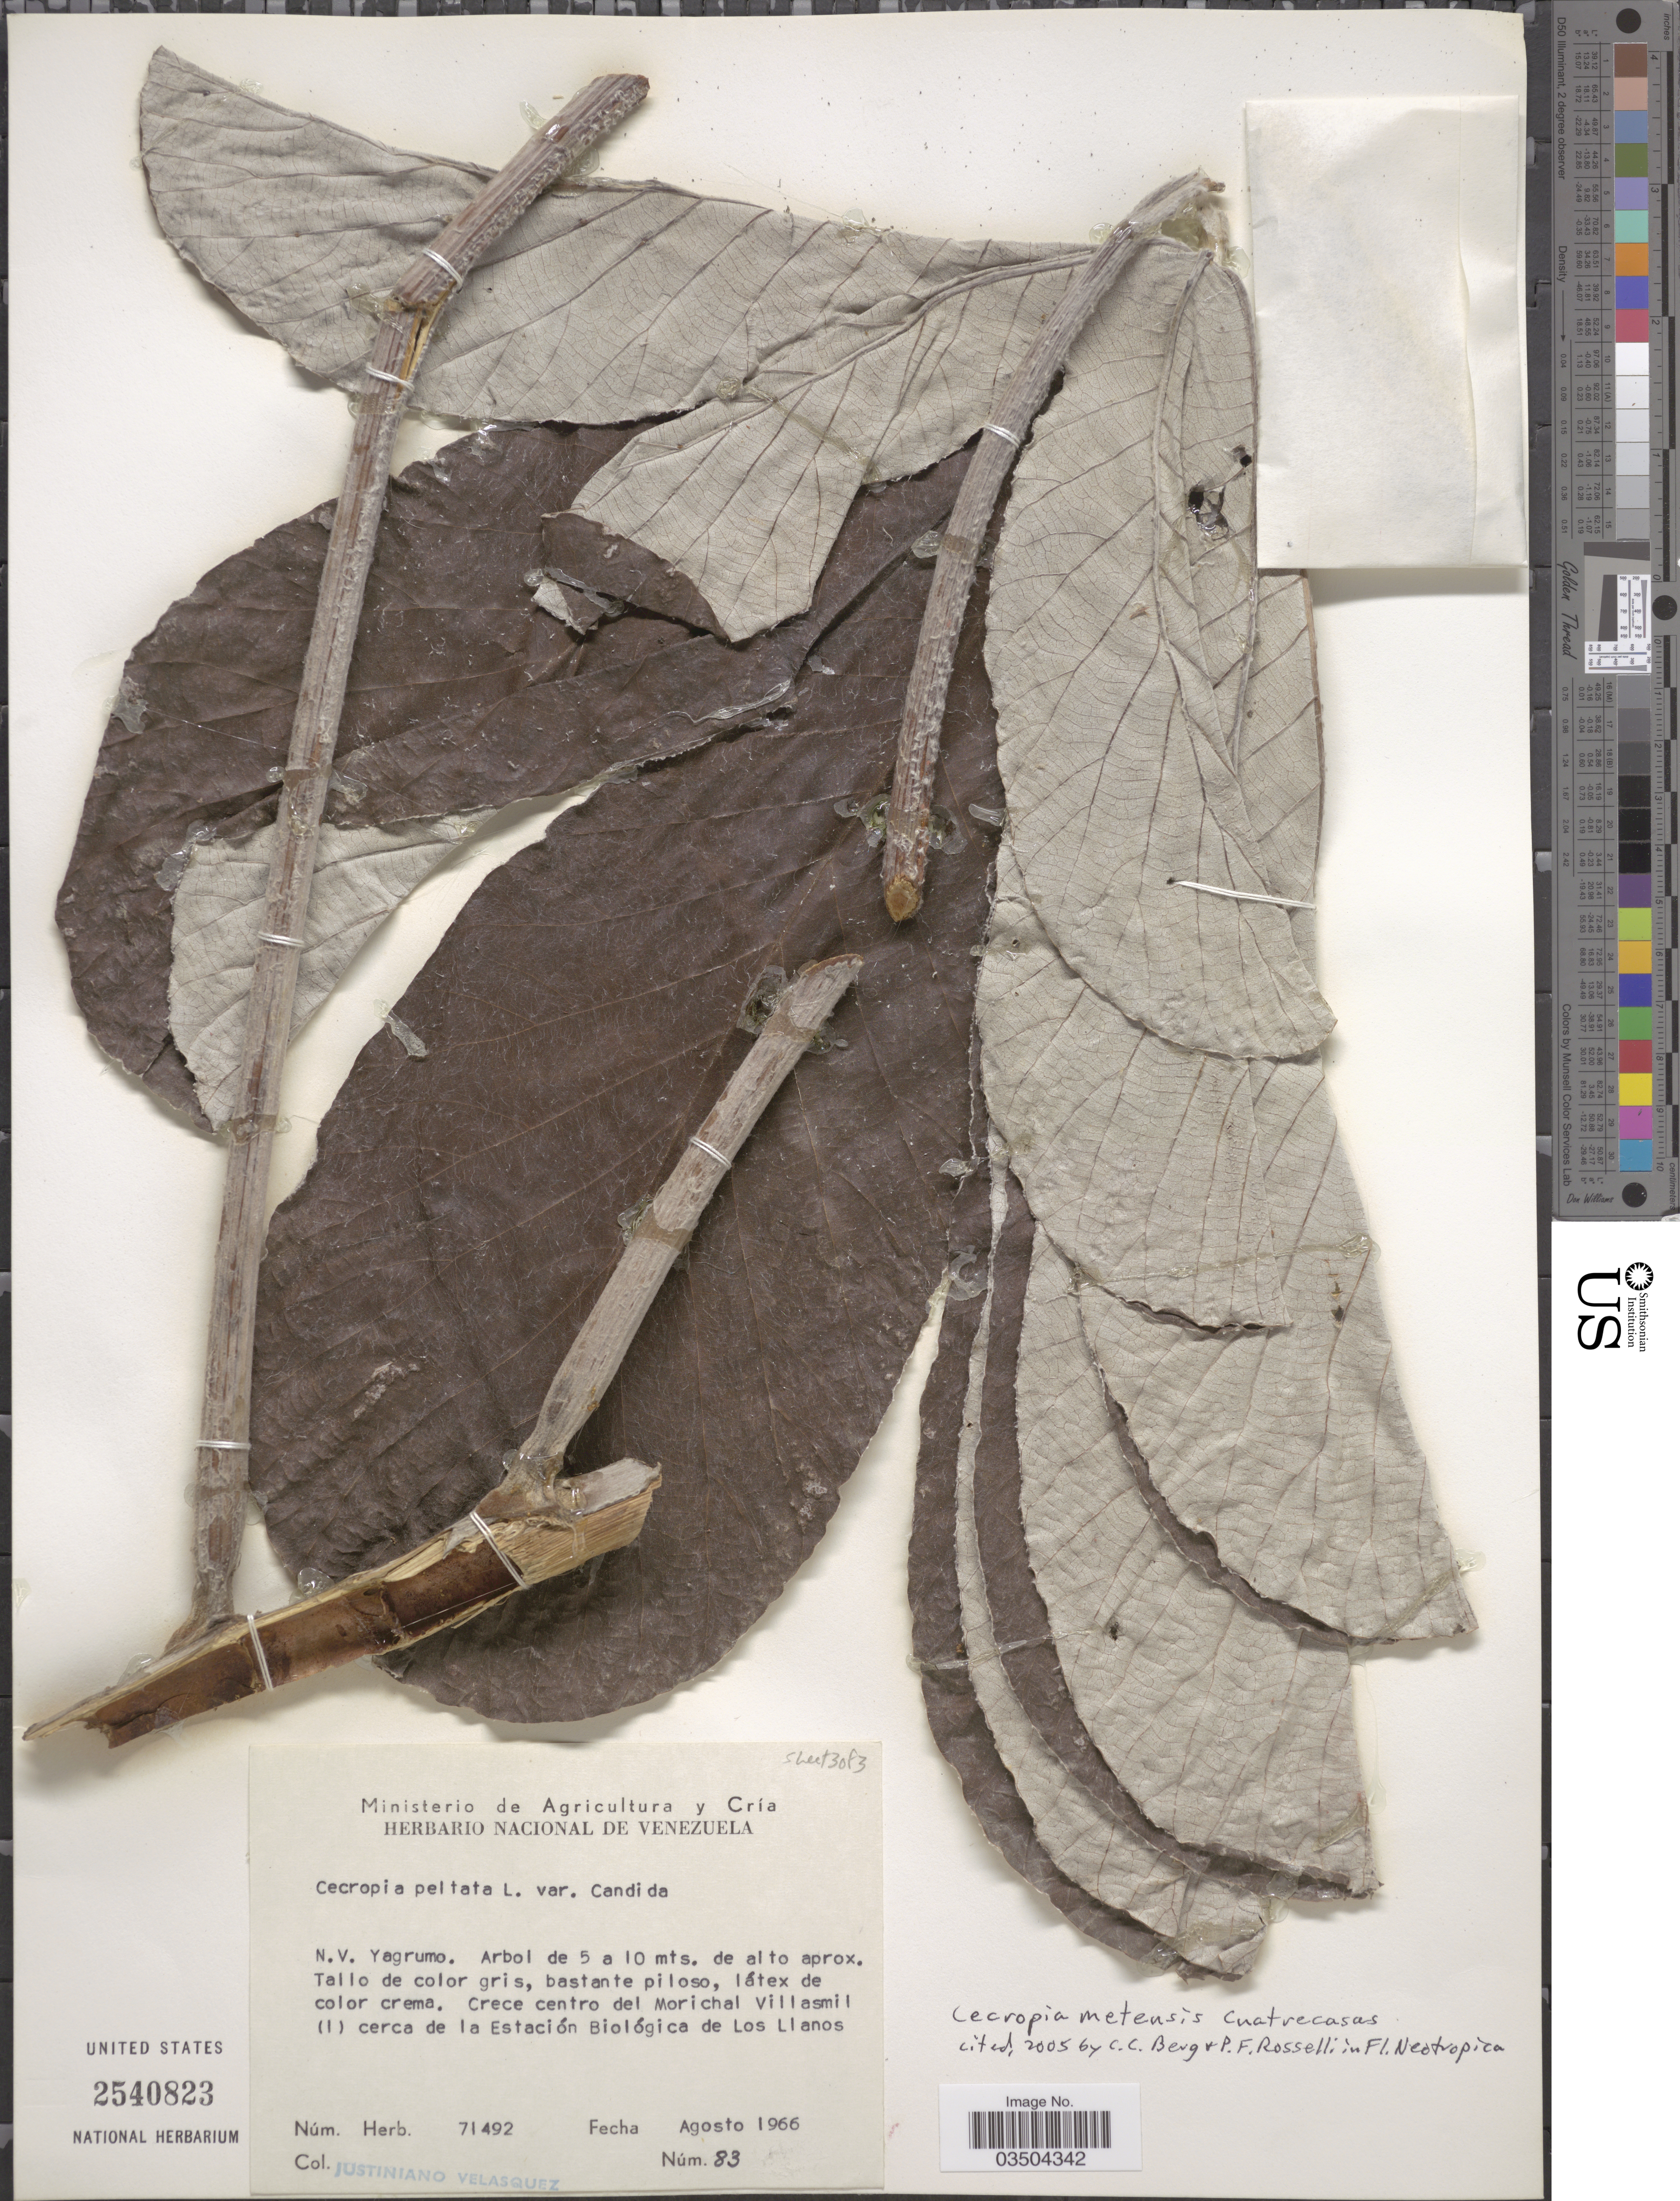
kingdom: Plantae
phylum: Tracheophyta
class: Magnoliopsida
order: Rosales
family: Urticaceae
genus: Cecropia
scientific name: Cecropia metensis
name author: Cuatrec.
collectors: J. Velasquez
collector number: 83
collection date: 1966-08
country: Venezuela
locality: Crece centro del Morichal Villasmil (1) cerca de la Estación Biológica de Los Llanos.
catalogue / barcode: US 2540823